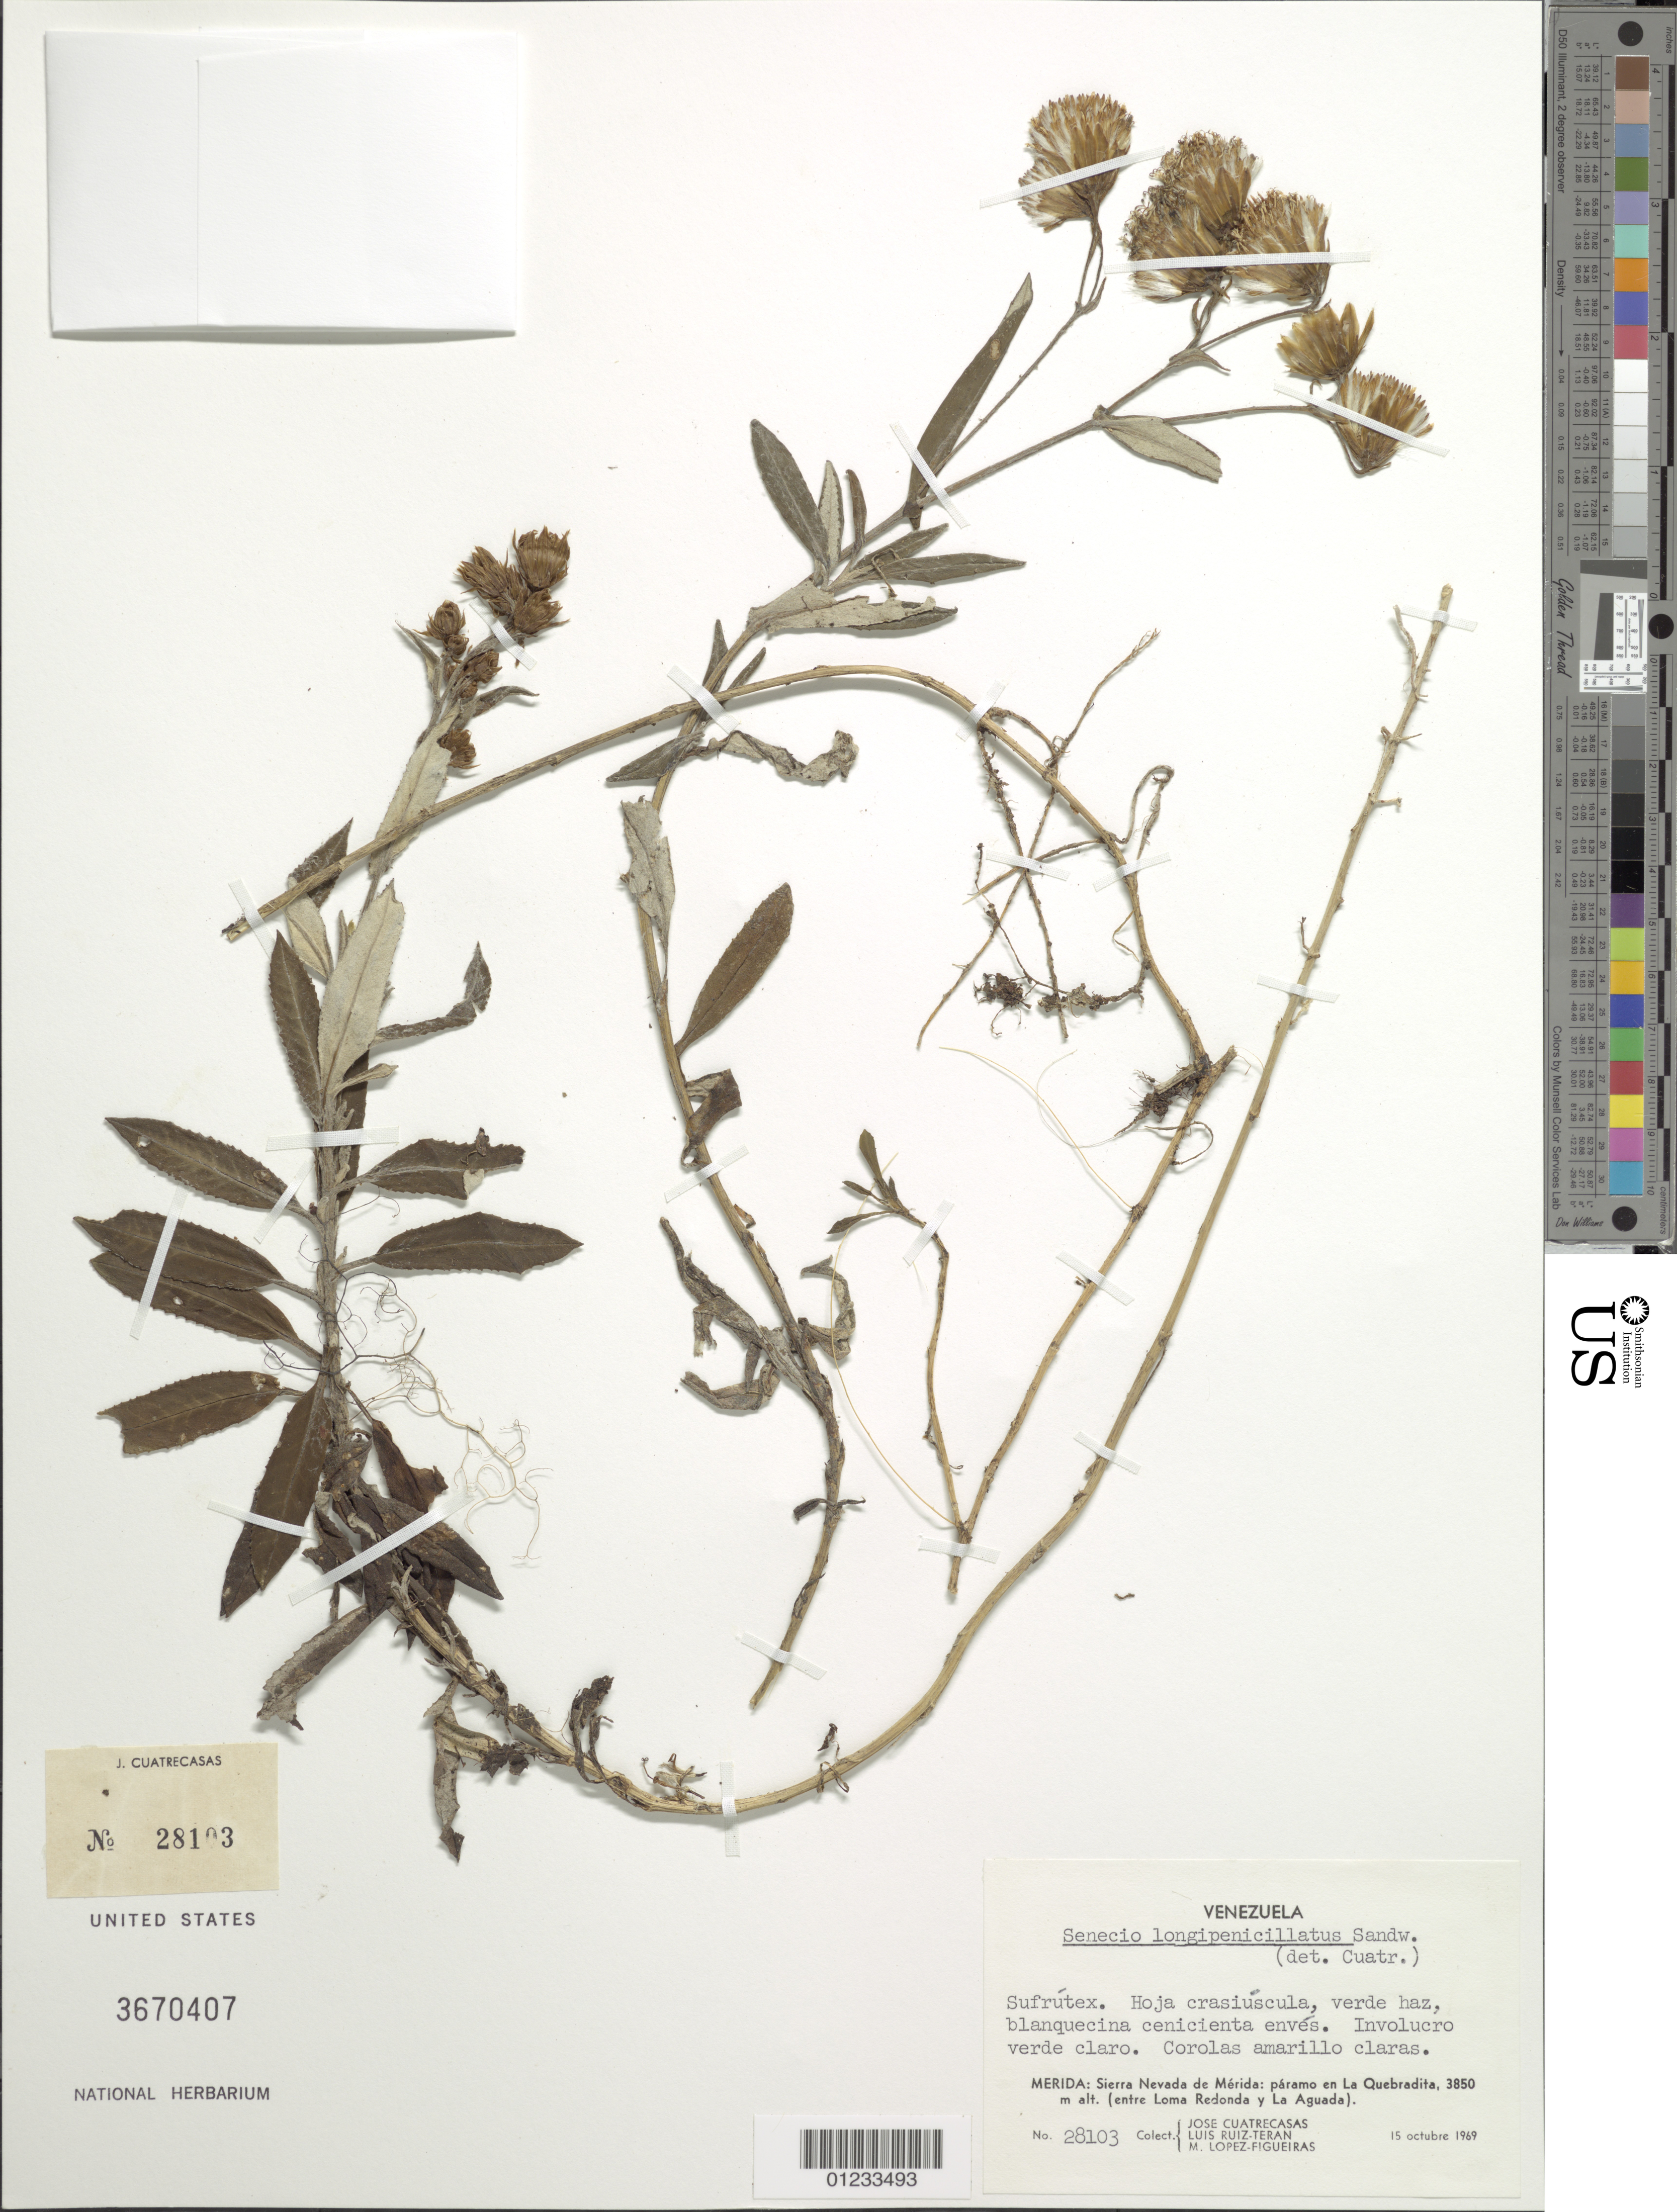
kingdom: Plantae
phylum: Tracheophyta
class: Magnoliopsida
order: Asterales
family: Asteraceae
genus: Senecio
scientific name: Senecio longepenicillatus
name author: Sch. Bip. ex Sandw.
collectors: J. Cuatrecasas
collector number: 28103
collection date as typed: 15 Oct 1969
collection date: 1969-10-15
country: Venezuela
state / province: Mérida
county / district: Libertador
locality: Sierra de Nevada de Merida: Páramo en La Quebradita (entre Loma Redonda y La Aguada). Redonda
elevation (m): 3850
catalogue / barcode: US 3670407